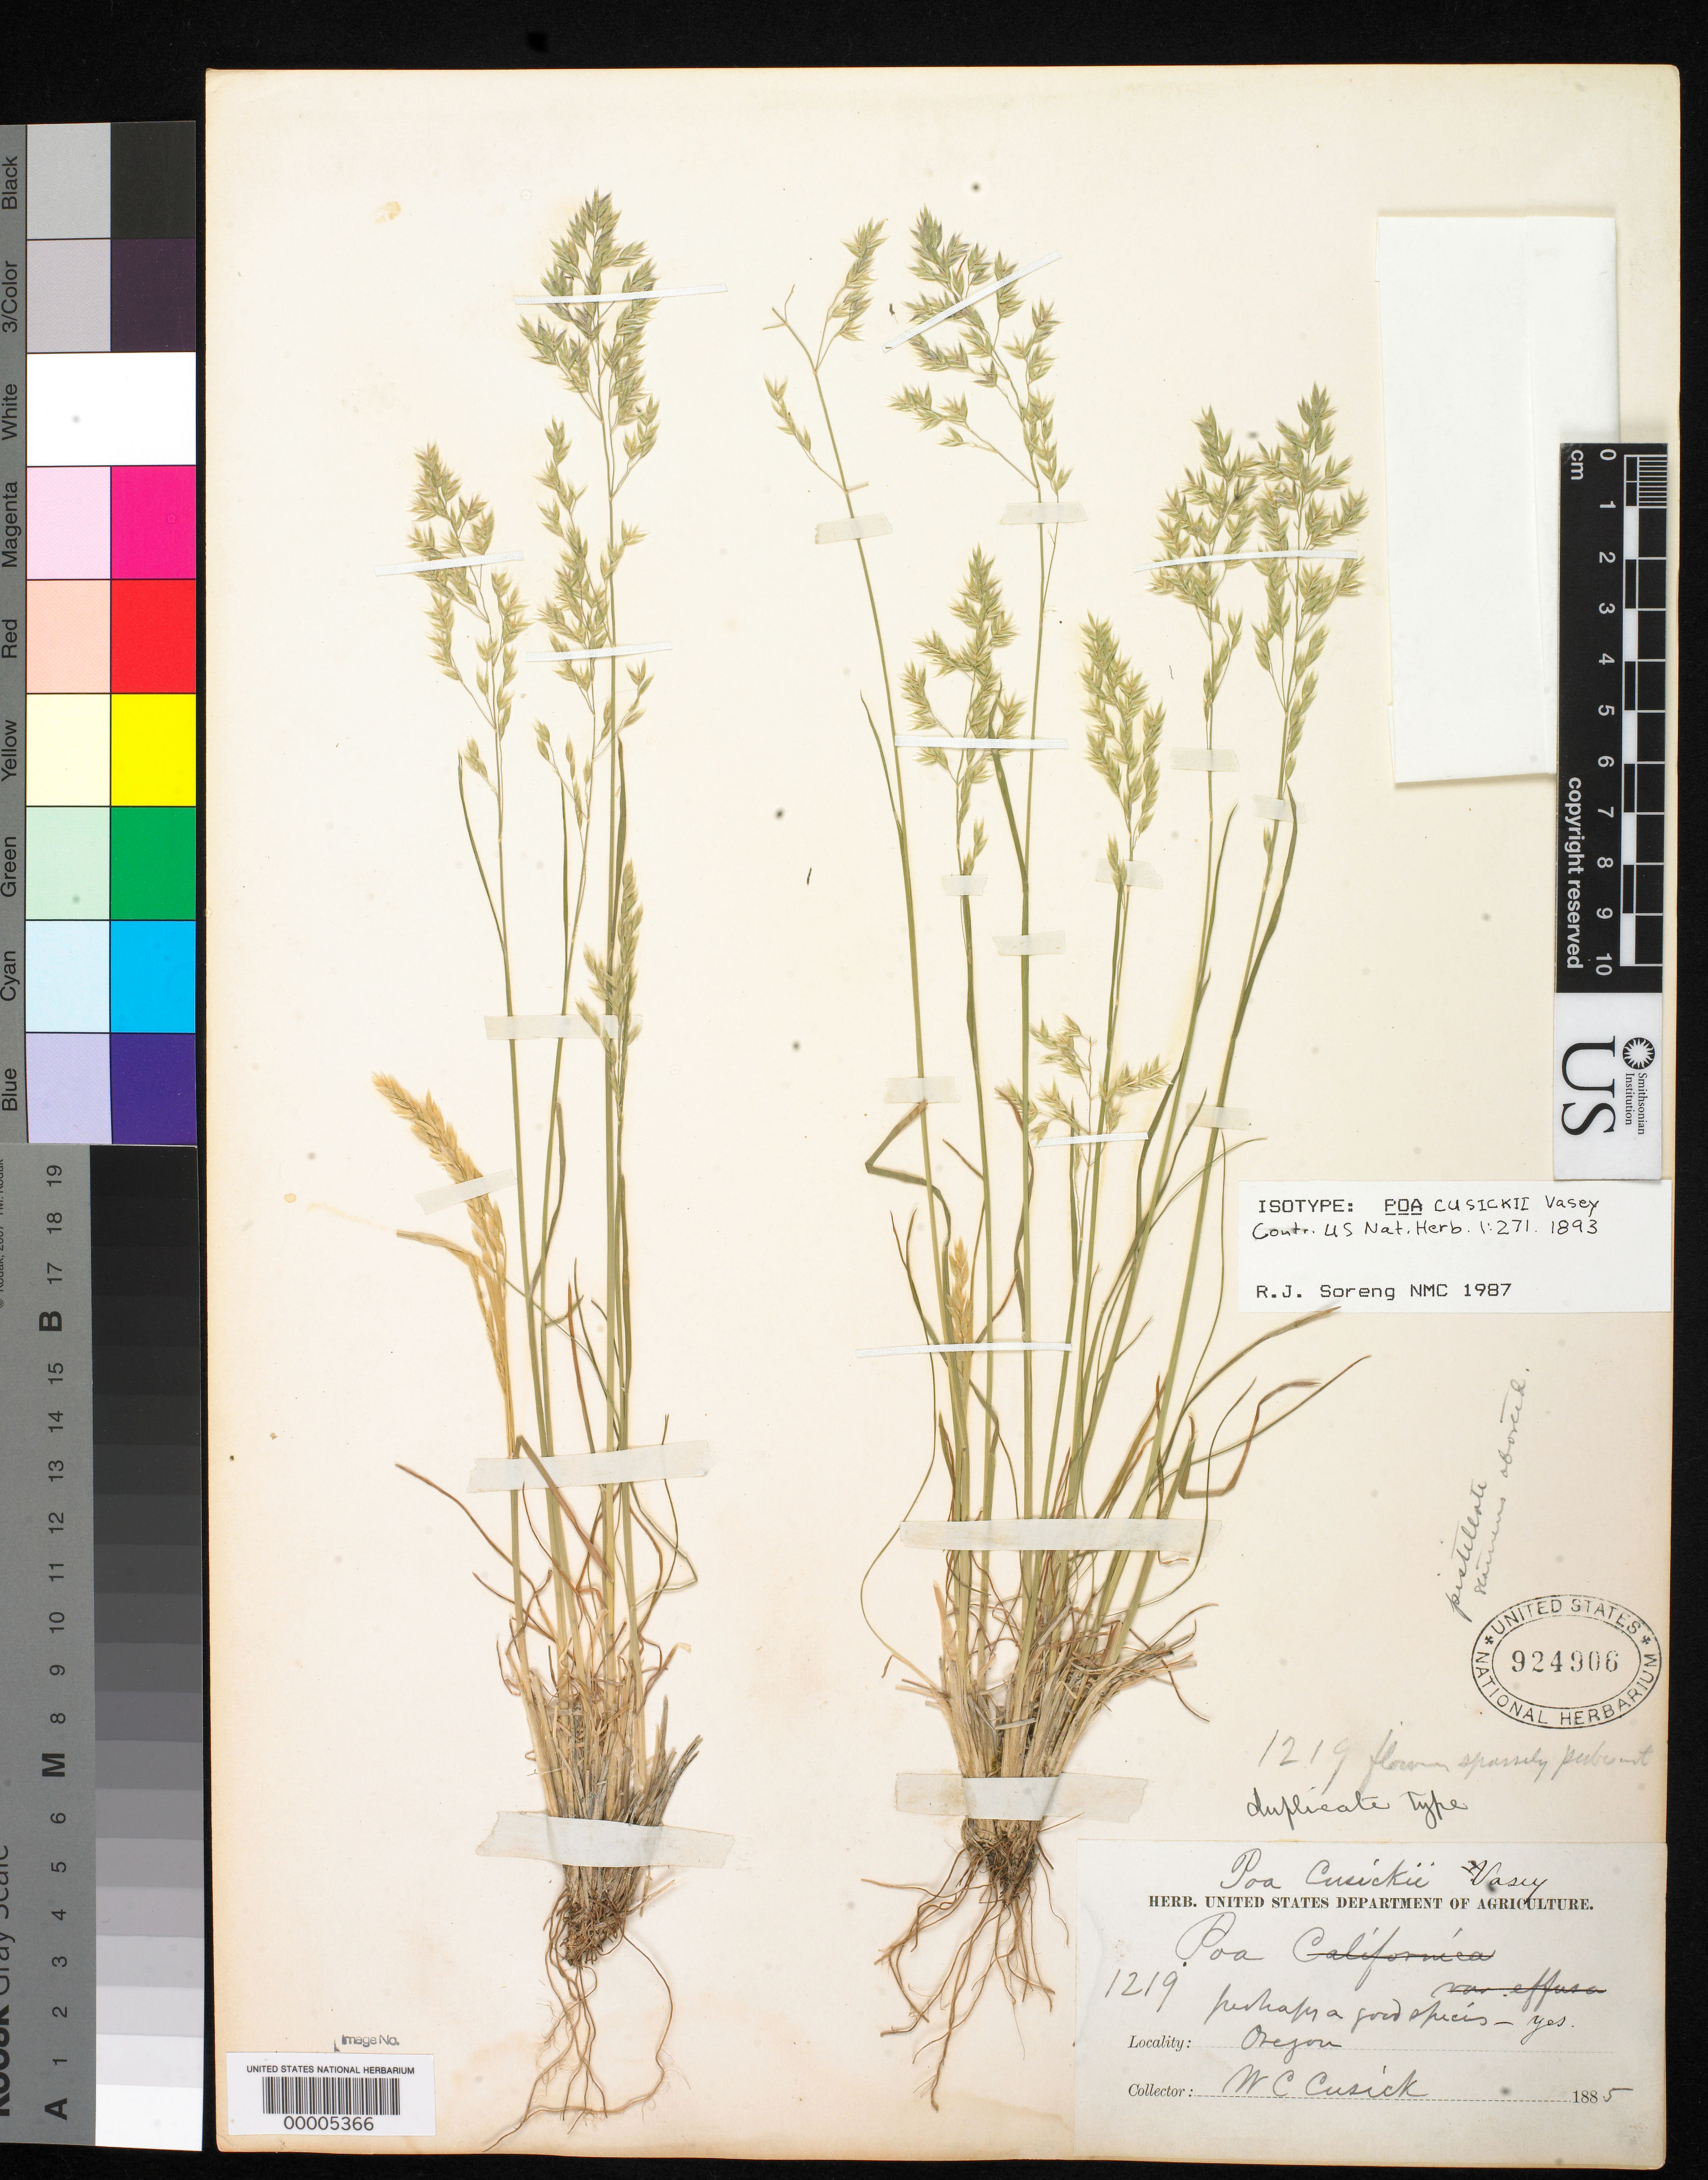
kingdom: Plantae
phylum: Tracheophyta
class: Liliopsida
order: Poales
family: Poaceae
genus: Poa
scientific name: Poa cusickii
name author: Vasey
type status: Isotype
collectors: W. C. Cusick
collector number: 1219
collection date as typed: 1885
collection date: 1885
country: United States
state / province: Oregon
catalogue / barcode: US 924906